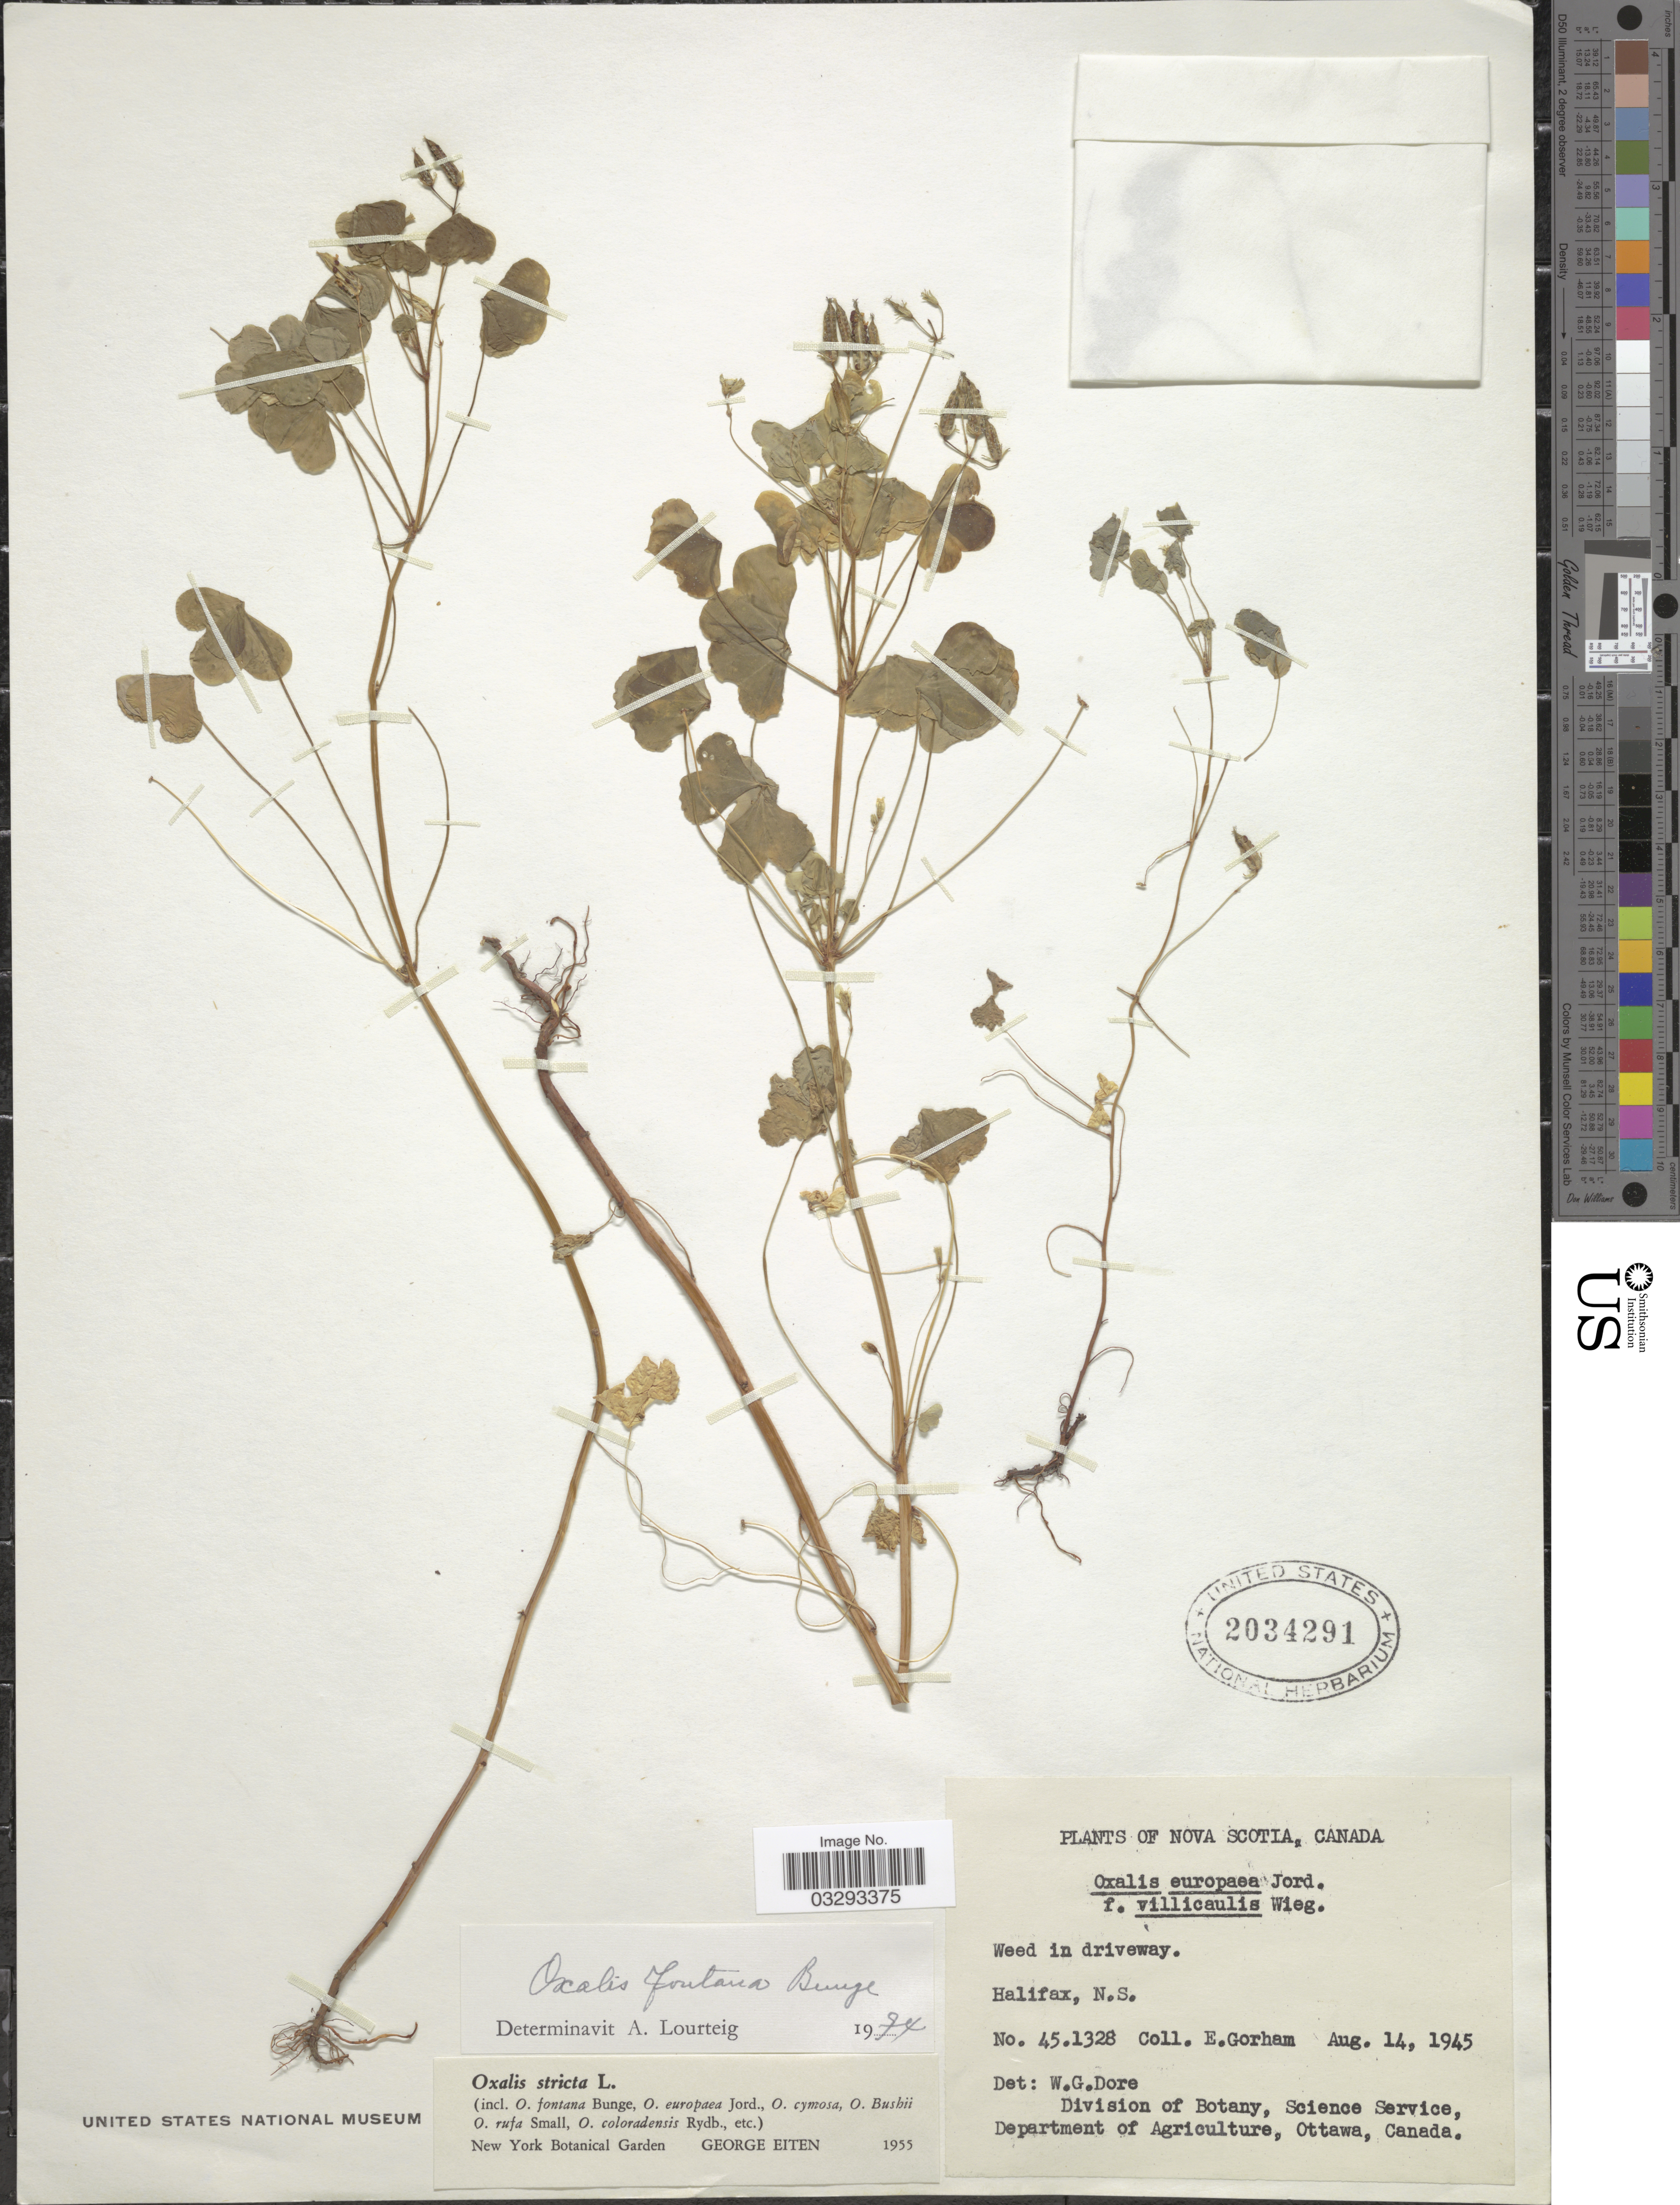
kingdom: Plantae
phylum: Tracheophyta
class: Magnoliopsida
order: Oxalidales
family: Oxalidaceae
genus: Oxalis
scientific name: Oxalis fontana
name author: Bunge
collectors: E. Gorham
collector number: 451328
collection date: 1945-08-14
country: Canada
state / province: Nova Scotia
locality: Halifax.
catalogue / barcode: US 2034291